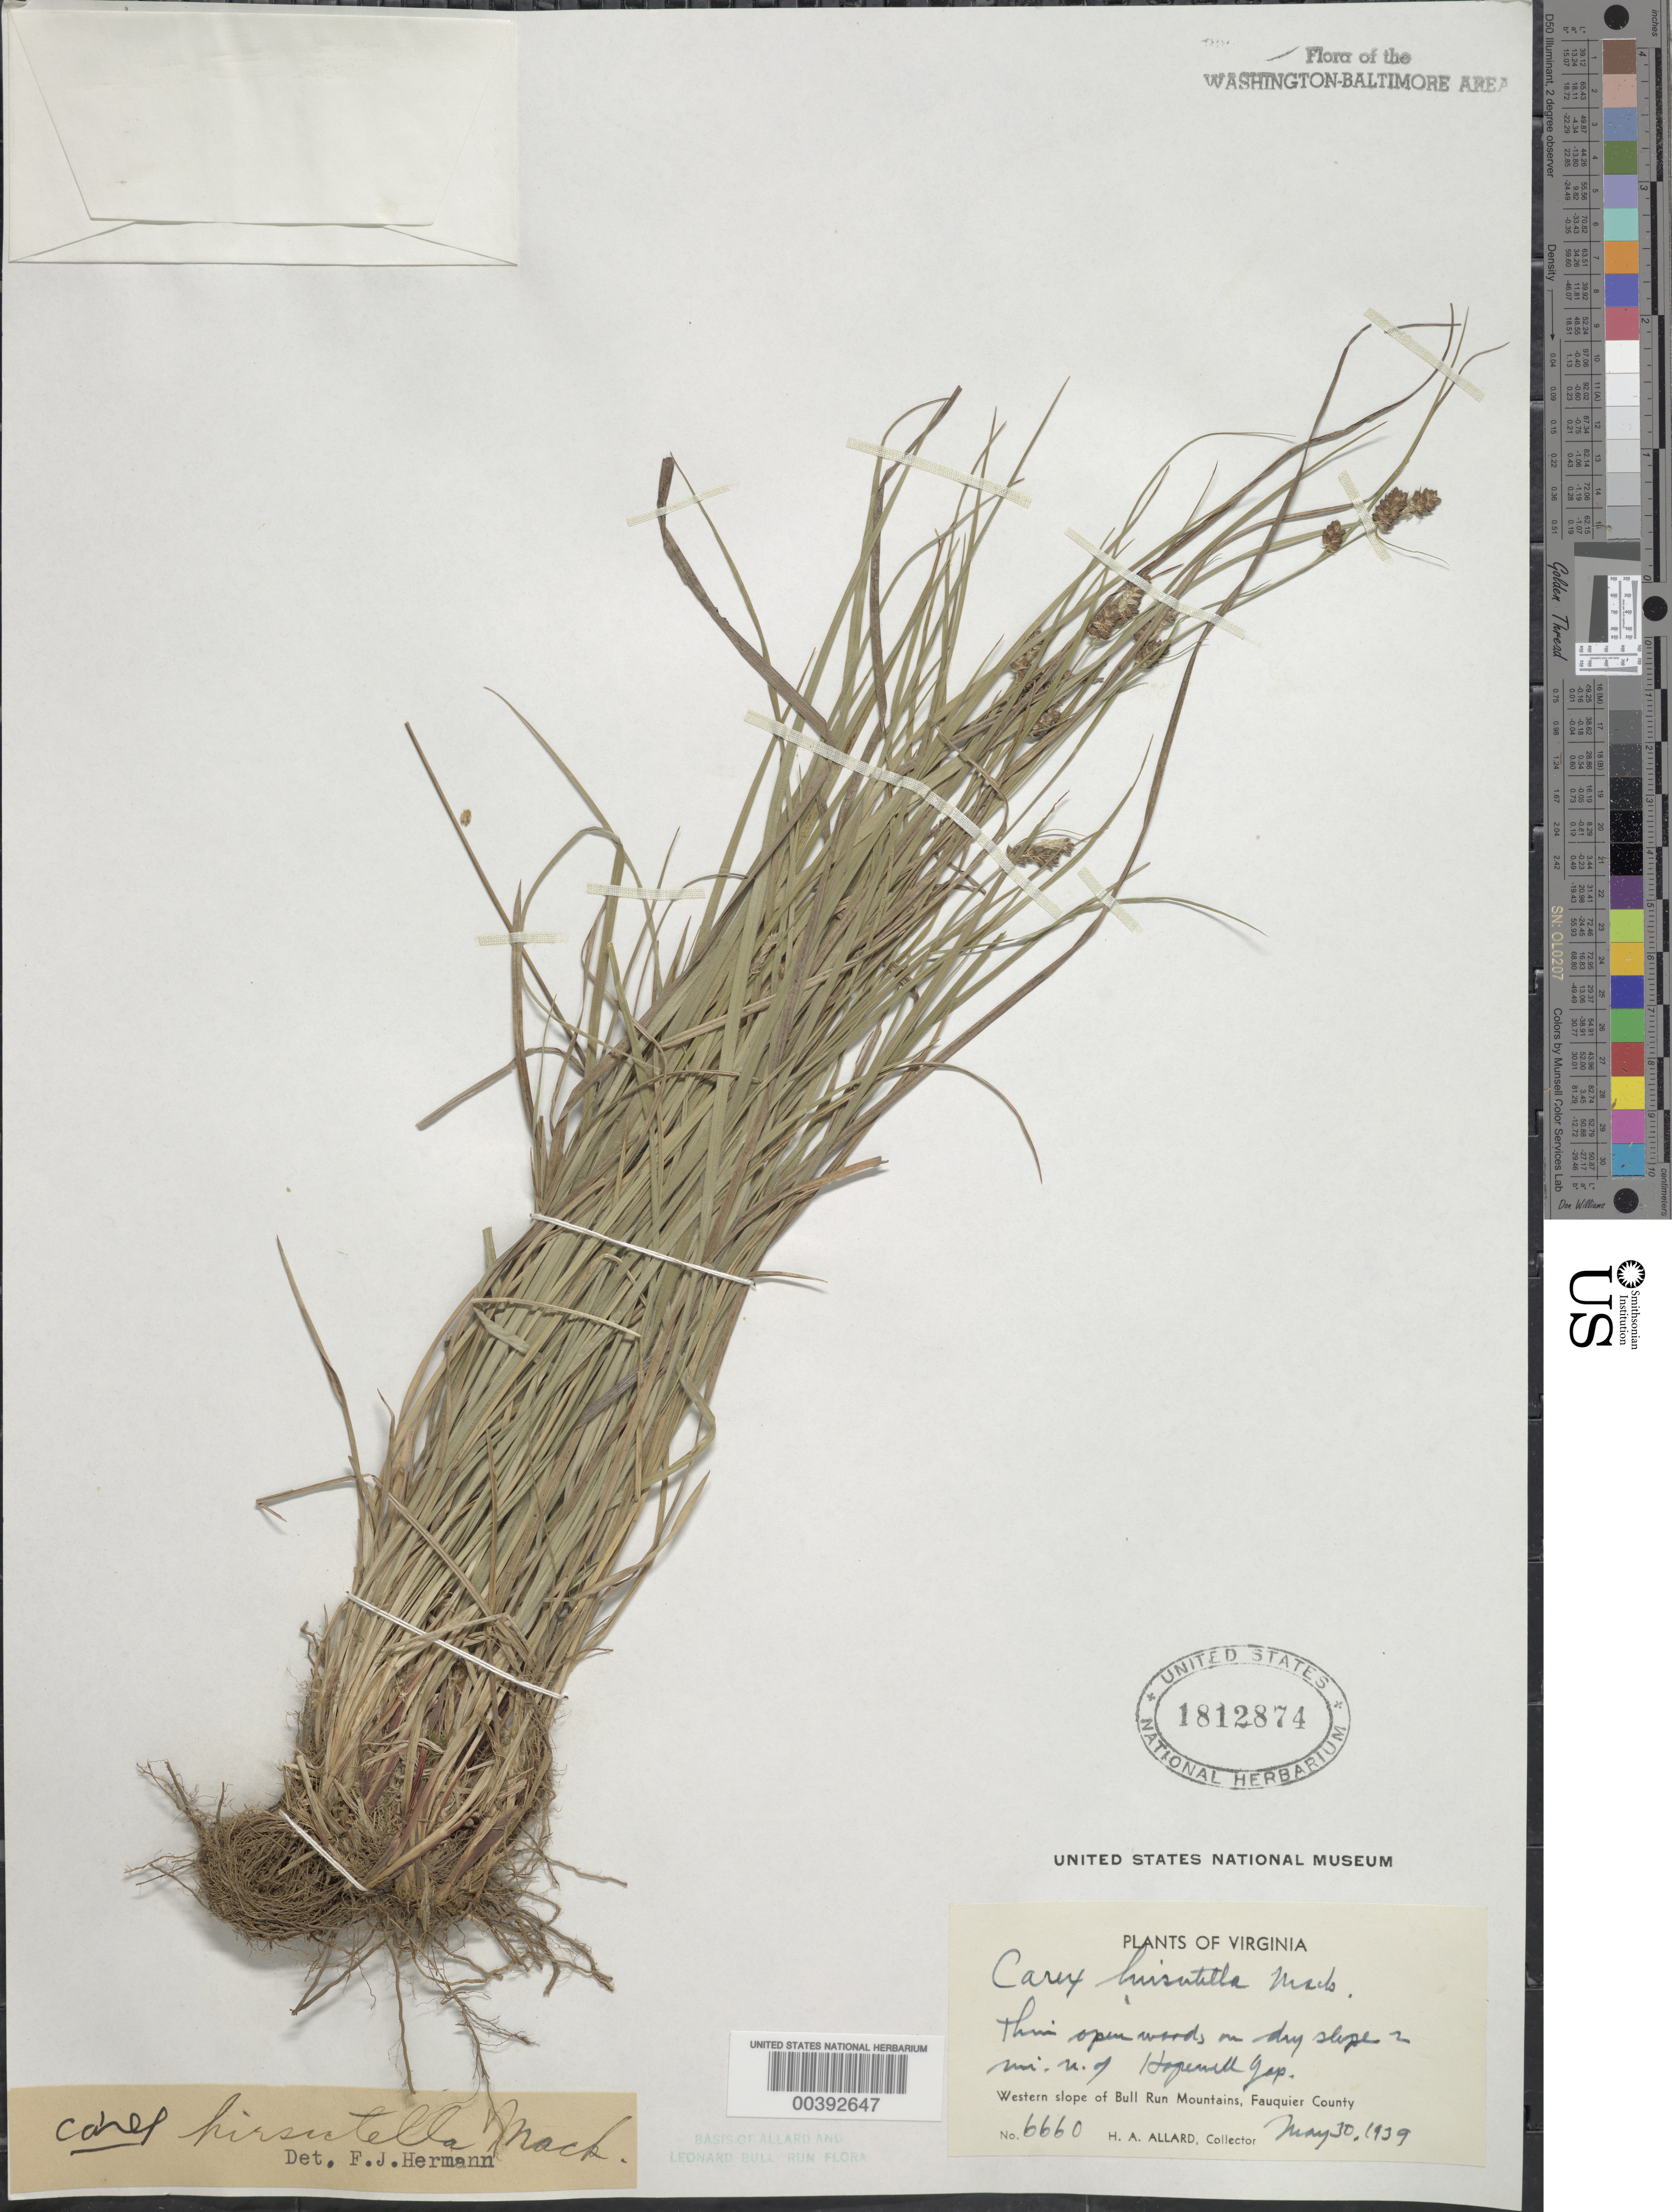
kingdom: Plantae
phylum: Tracheophyta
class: Liliopsida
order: Poales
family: Cyperaceae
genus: Carex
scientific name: Carex hirsutella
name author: Mack.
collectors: H. A. Allard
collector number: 6660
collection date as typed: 30 May 1939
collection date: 1939-05-30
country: United States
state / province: Virginia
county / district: Fauquier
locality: North of Hopewell Gap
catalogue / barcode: US 1812874